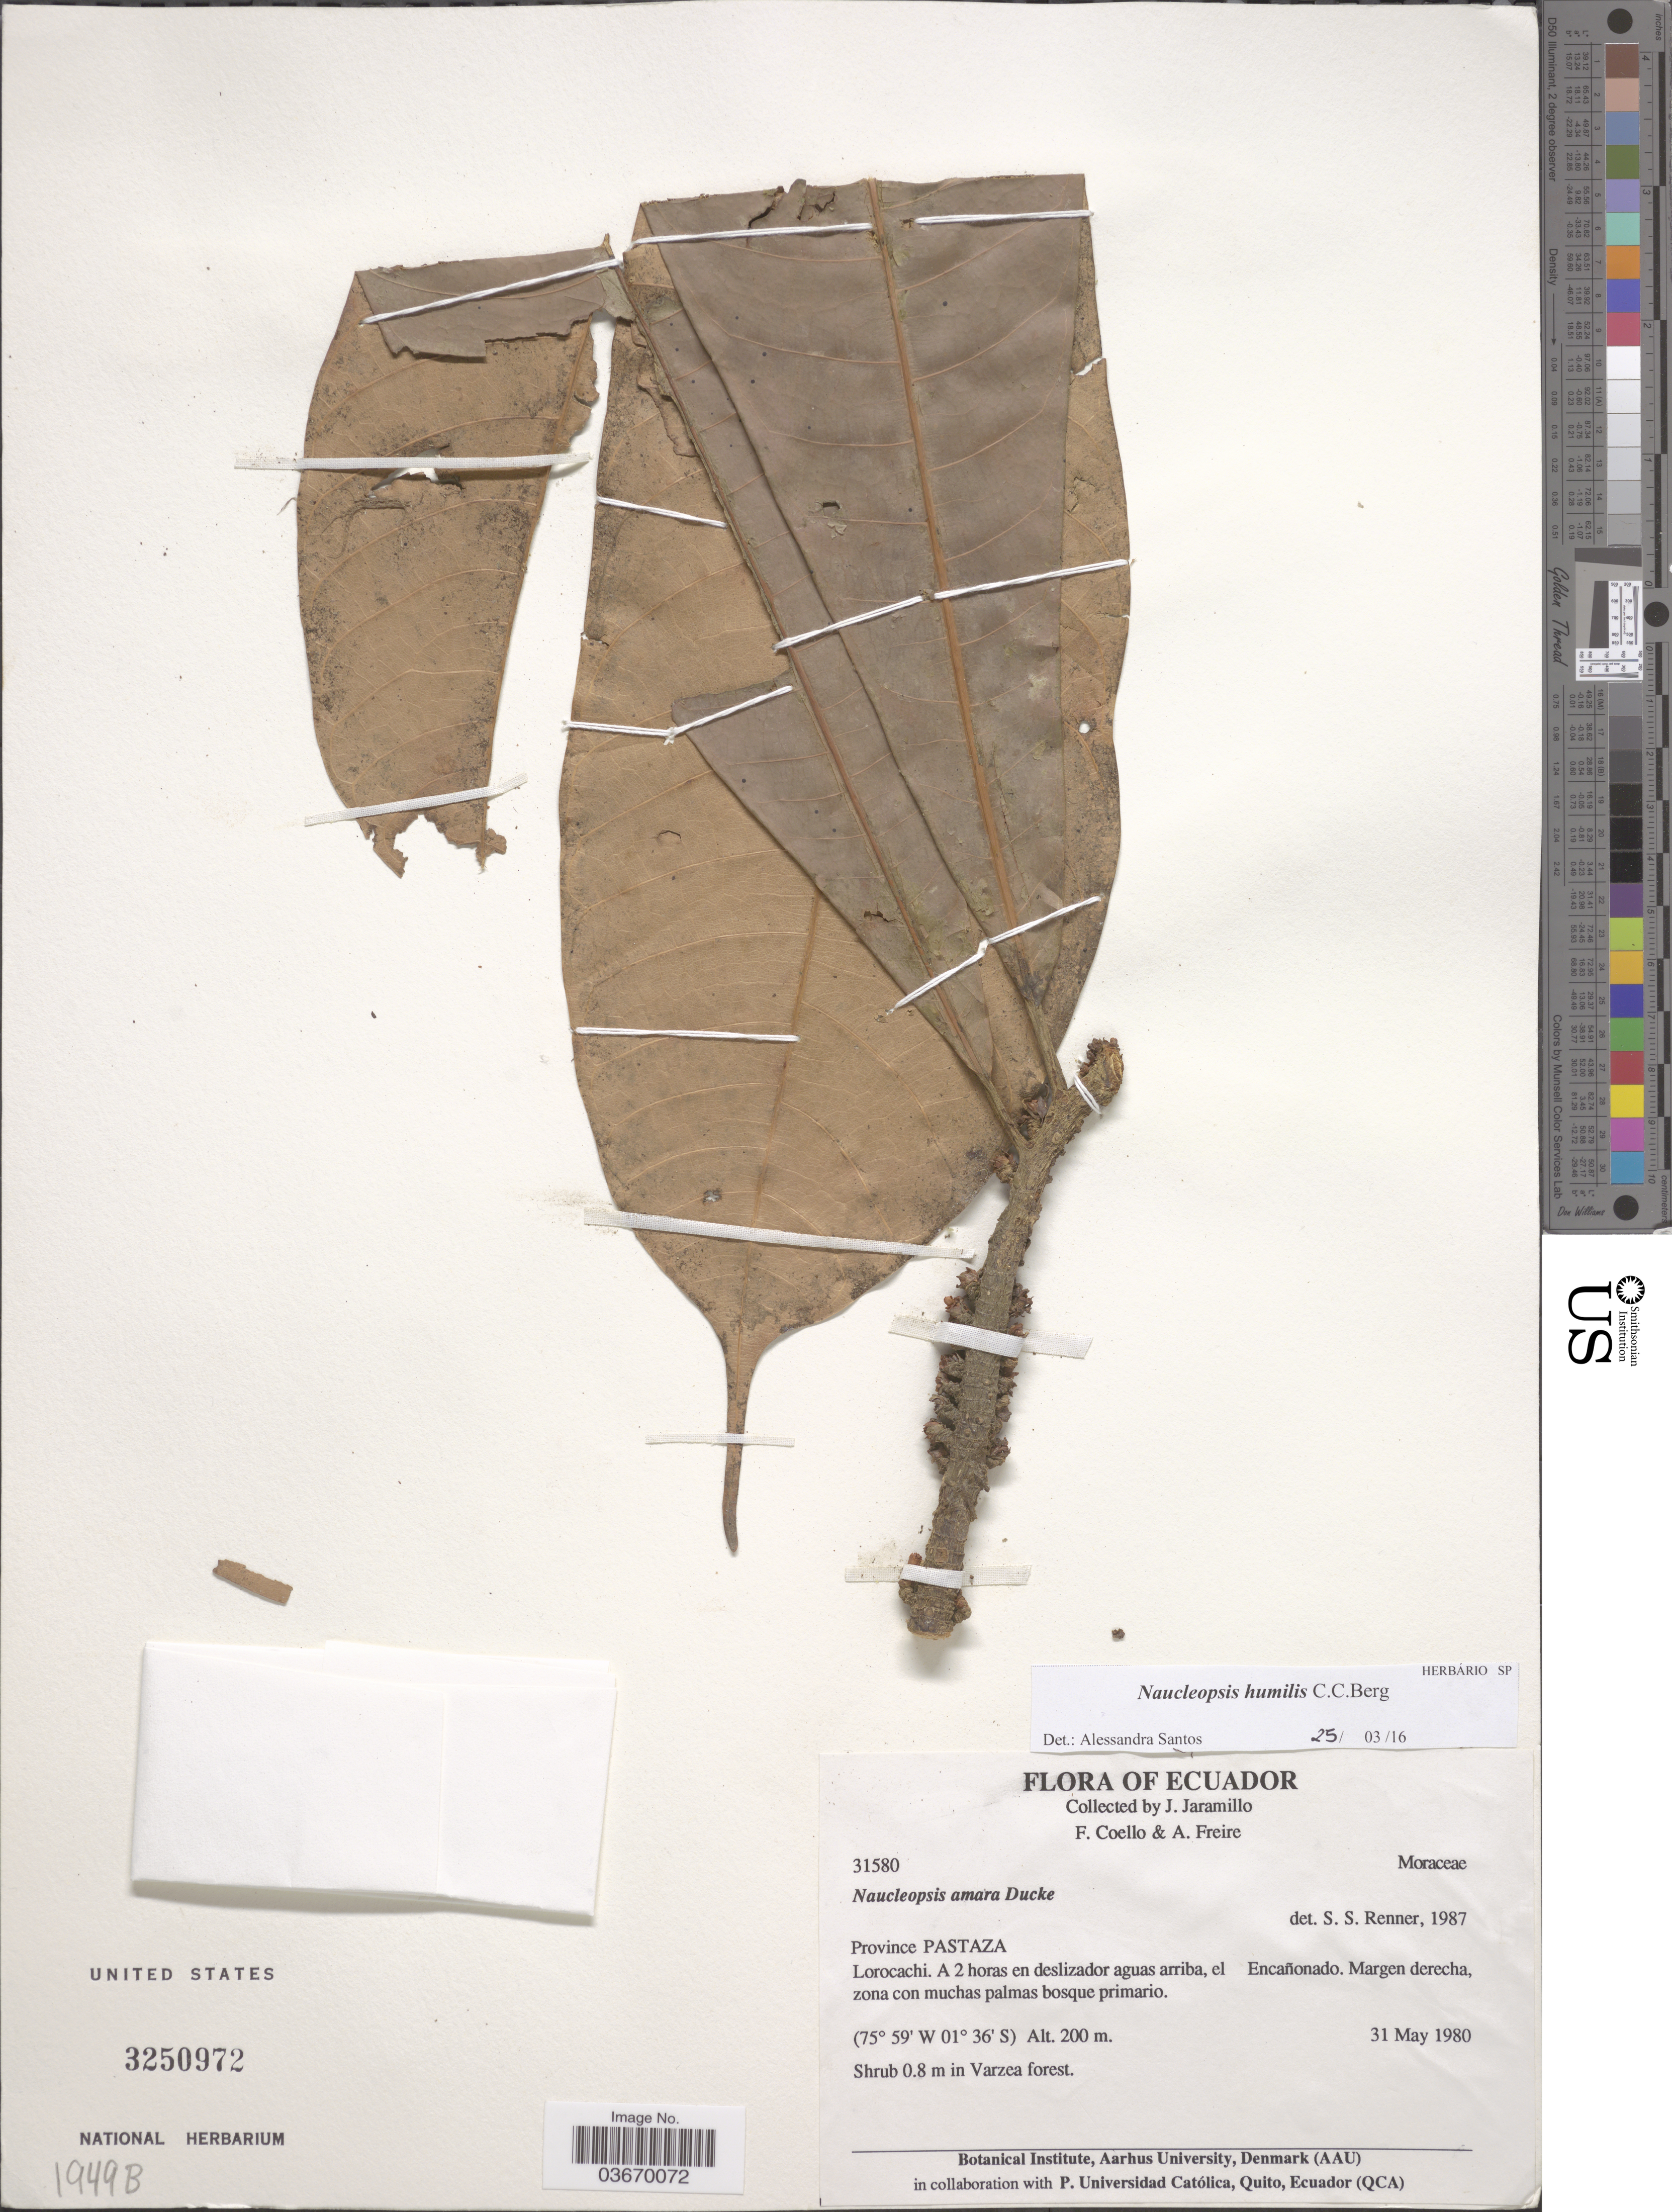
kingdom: Plantae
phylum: Tracheophyta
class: Magnoliopsida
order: Rosales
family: Moraceae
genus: Naucleopsis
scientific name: Naucleopsis humilis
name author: C.C. Berg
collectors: J. Jaramillo, F. Coello & A. Freire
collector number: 31580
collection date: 1980-05-31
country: Ecuador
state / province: Pastaza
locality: Lorocachi. A 2 horas en deslizador aguas arriba, el Encañonado.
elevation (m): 200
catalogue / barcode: US 3250972